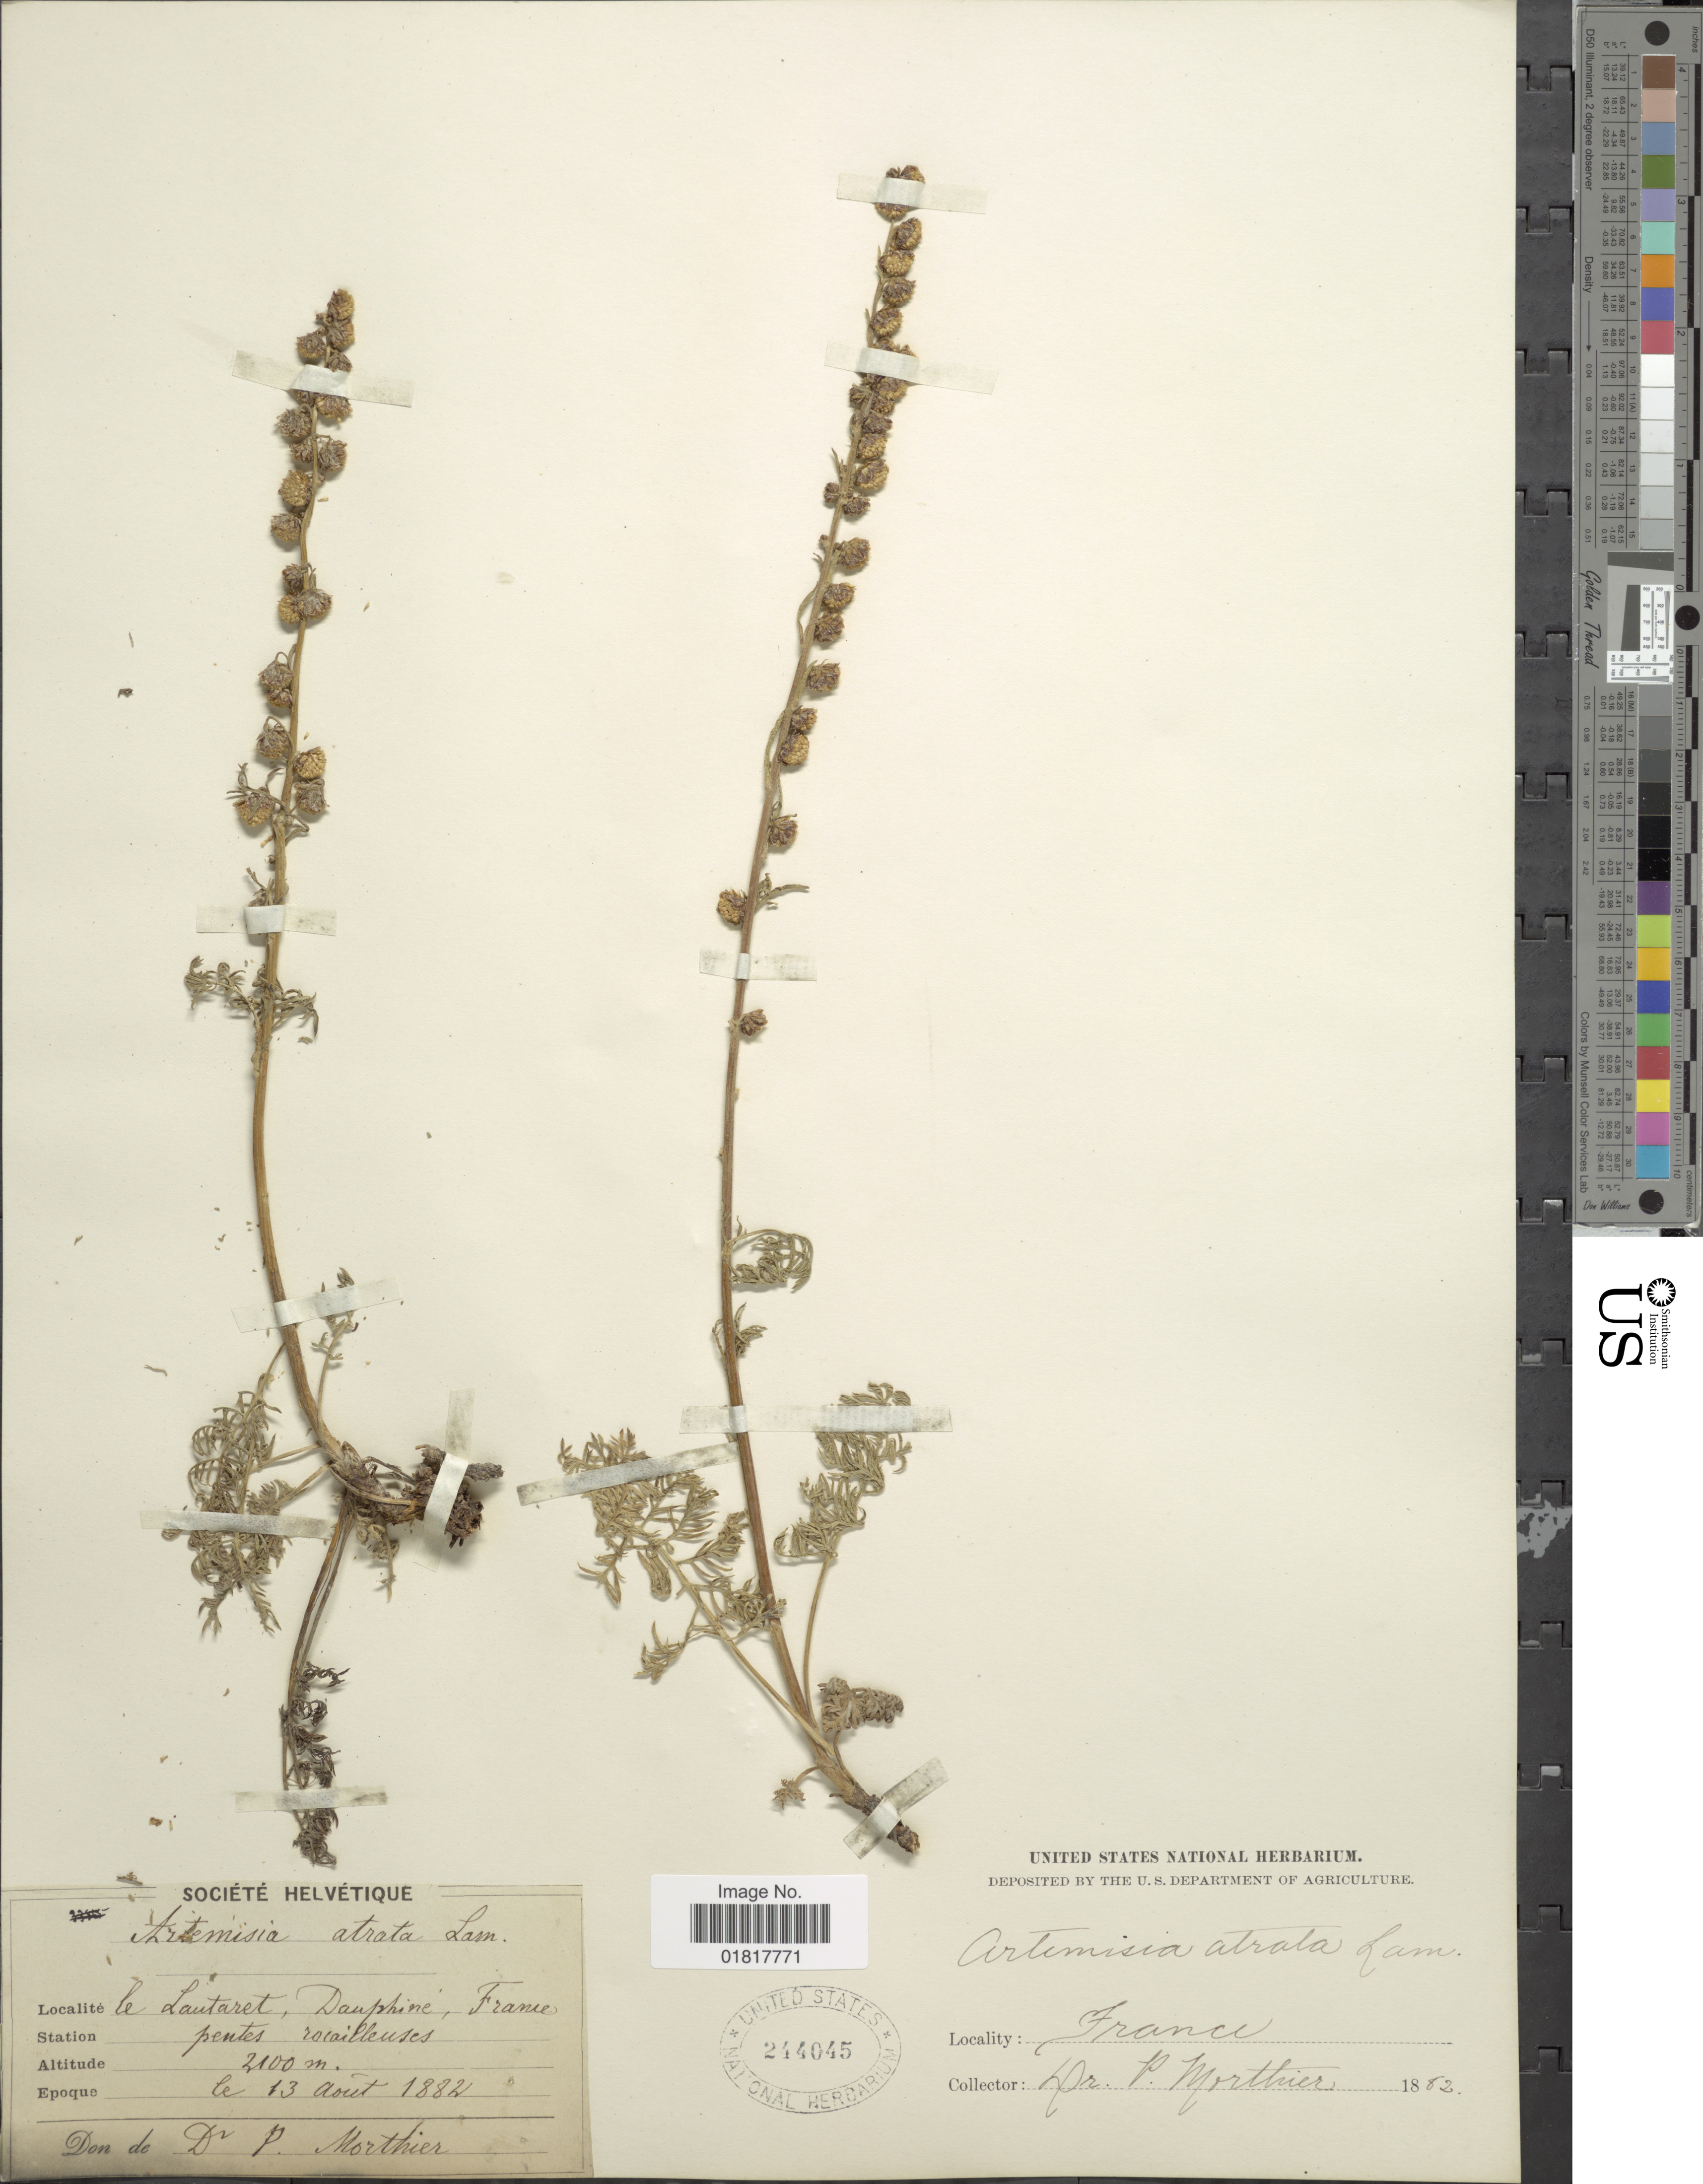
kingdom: Plantae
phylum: Tracheophyta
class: Magnoliopsida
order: Asterales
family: Asteraceae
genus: Artemisia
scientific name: Artemisia atrata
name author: Lam.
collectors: P. Morthier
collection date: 1882-08-13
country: France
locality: Le Lautaret, Dauphine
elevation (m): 2100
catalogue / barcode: US 244045